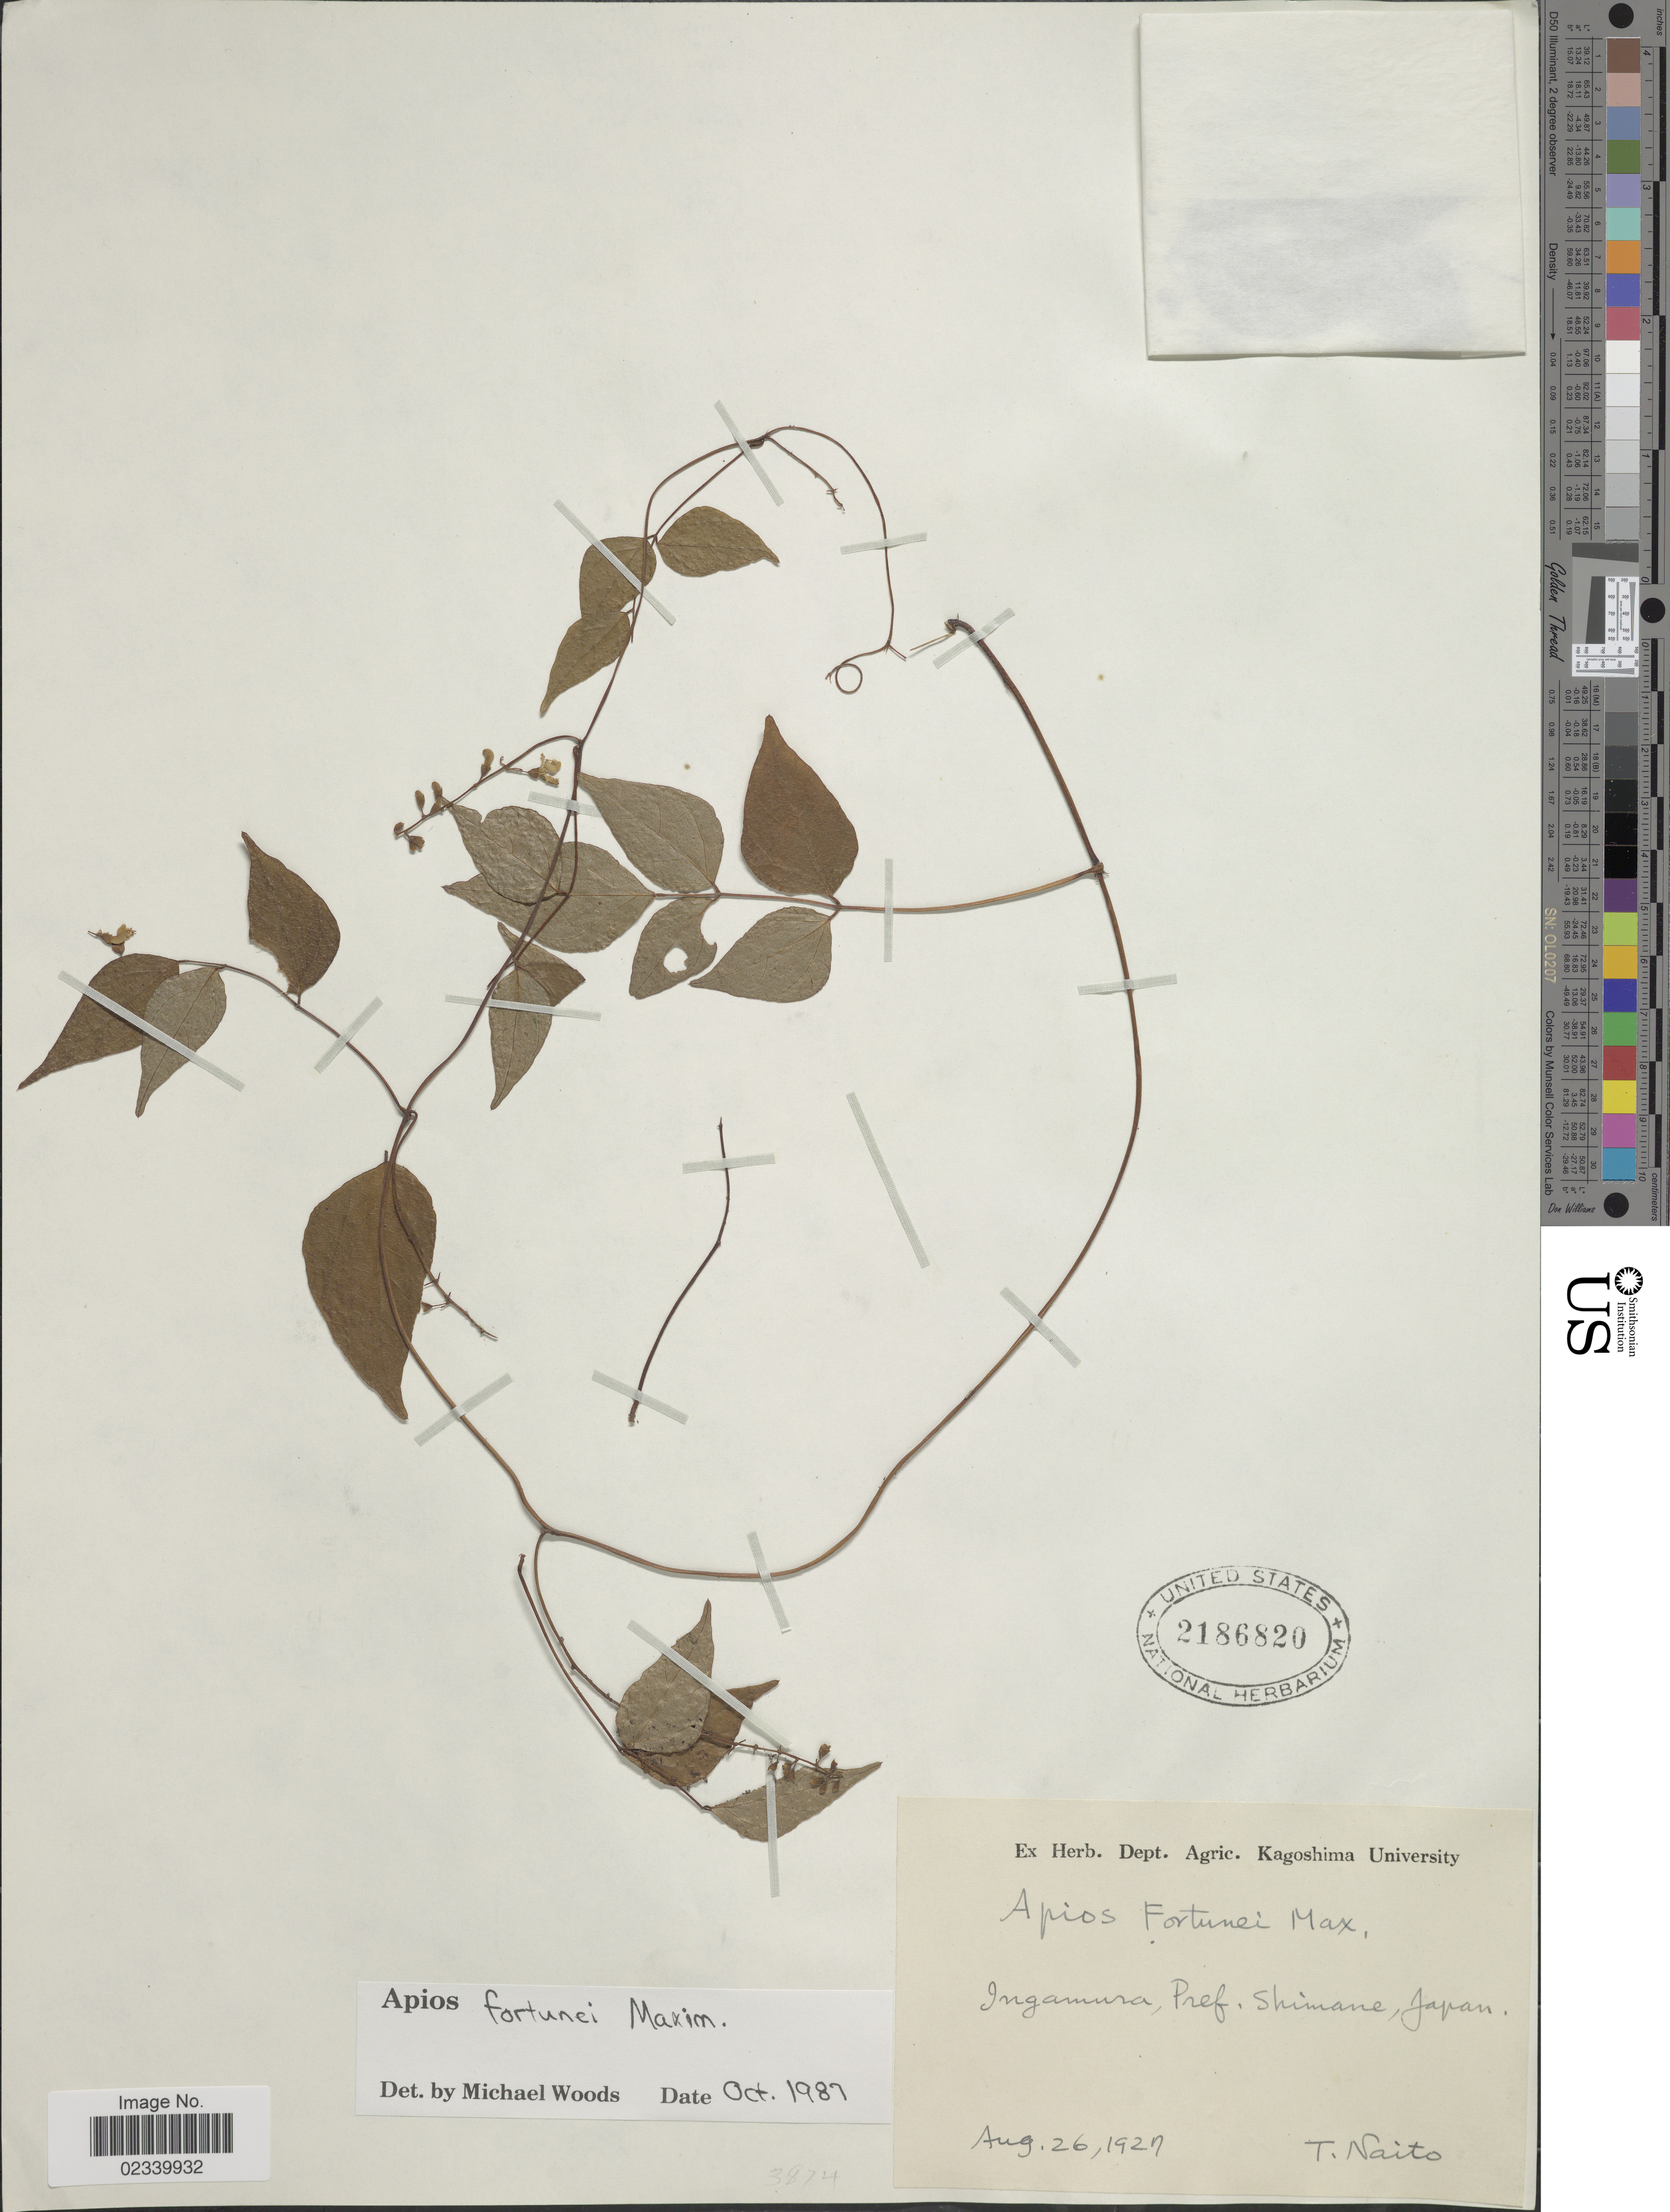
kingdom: Plantae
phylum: Tracheophyta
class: Magnoliopsida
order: Fabales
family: Fabaceae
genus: Apios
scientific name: Apios fortunei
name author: Maxim.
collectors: T. Naito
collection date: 1927-08-26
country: Japan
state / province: Simane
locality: Ingamura, Pref Shimane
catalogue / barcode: US 2186820